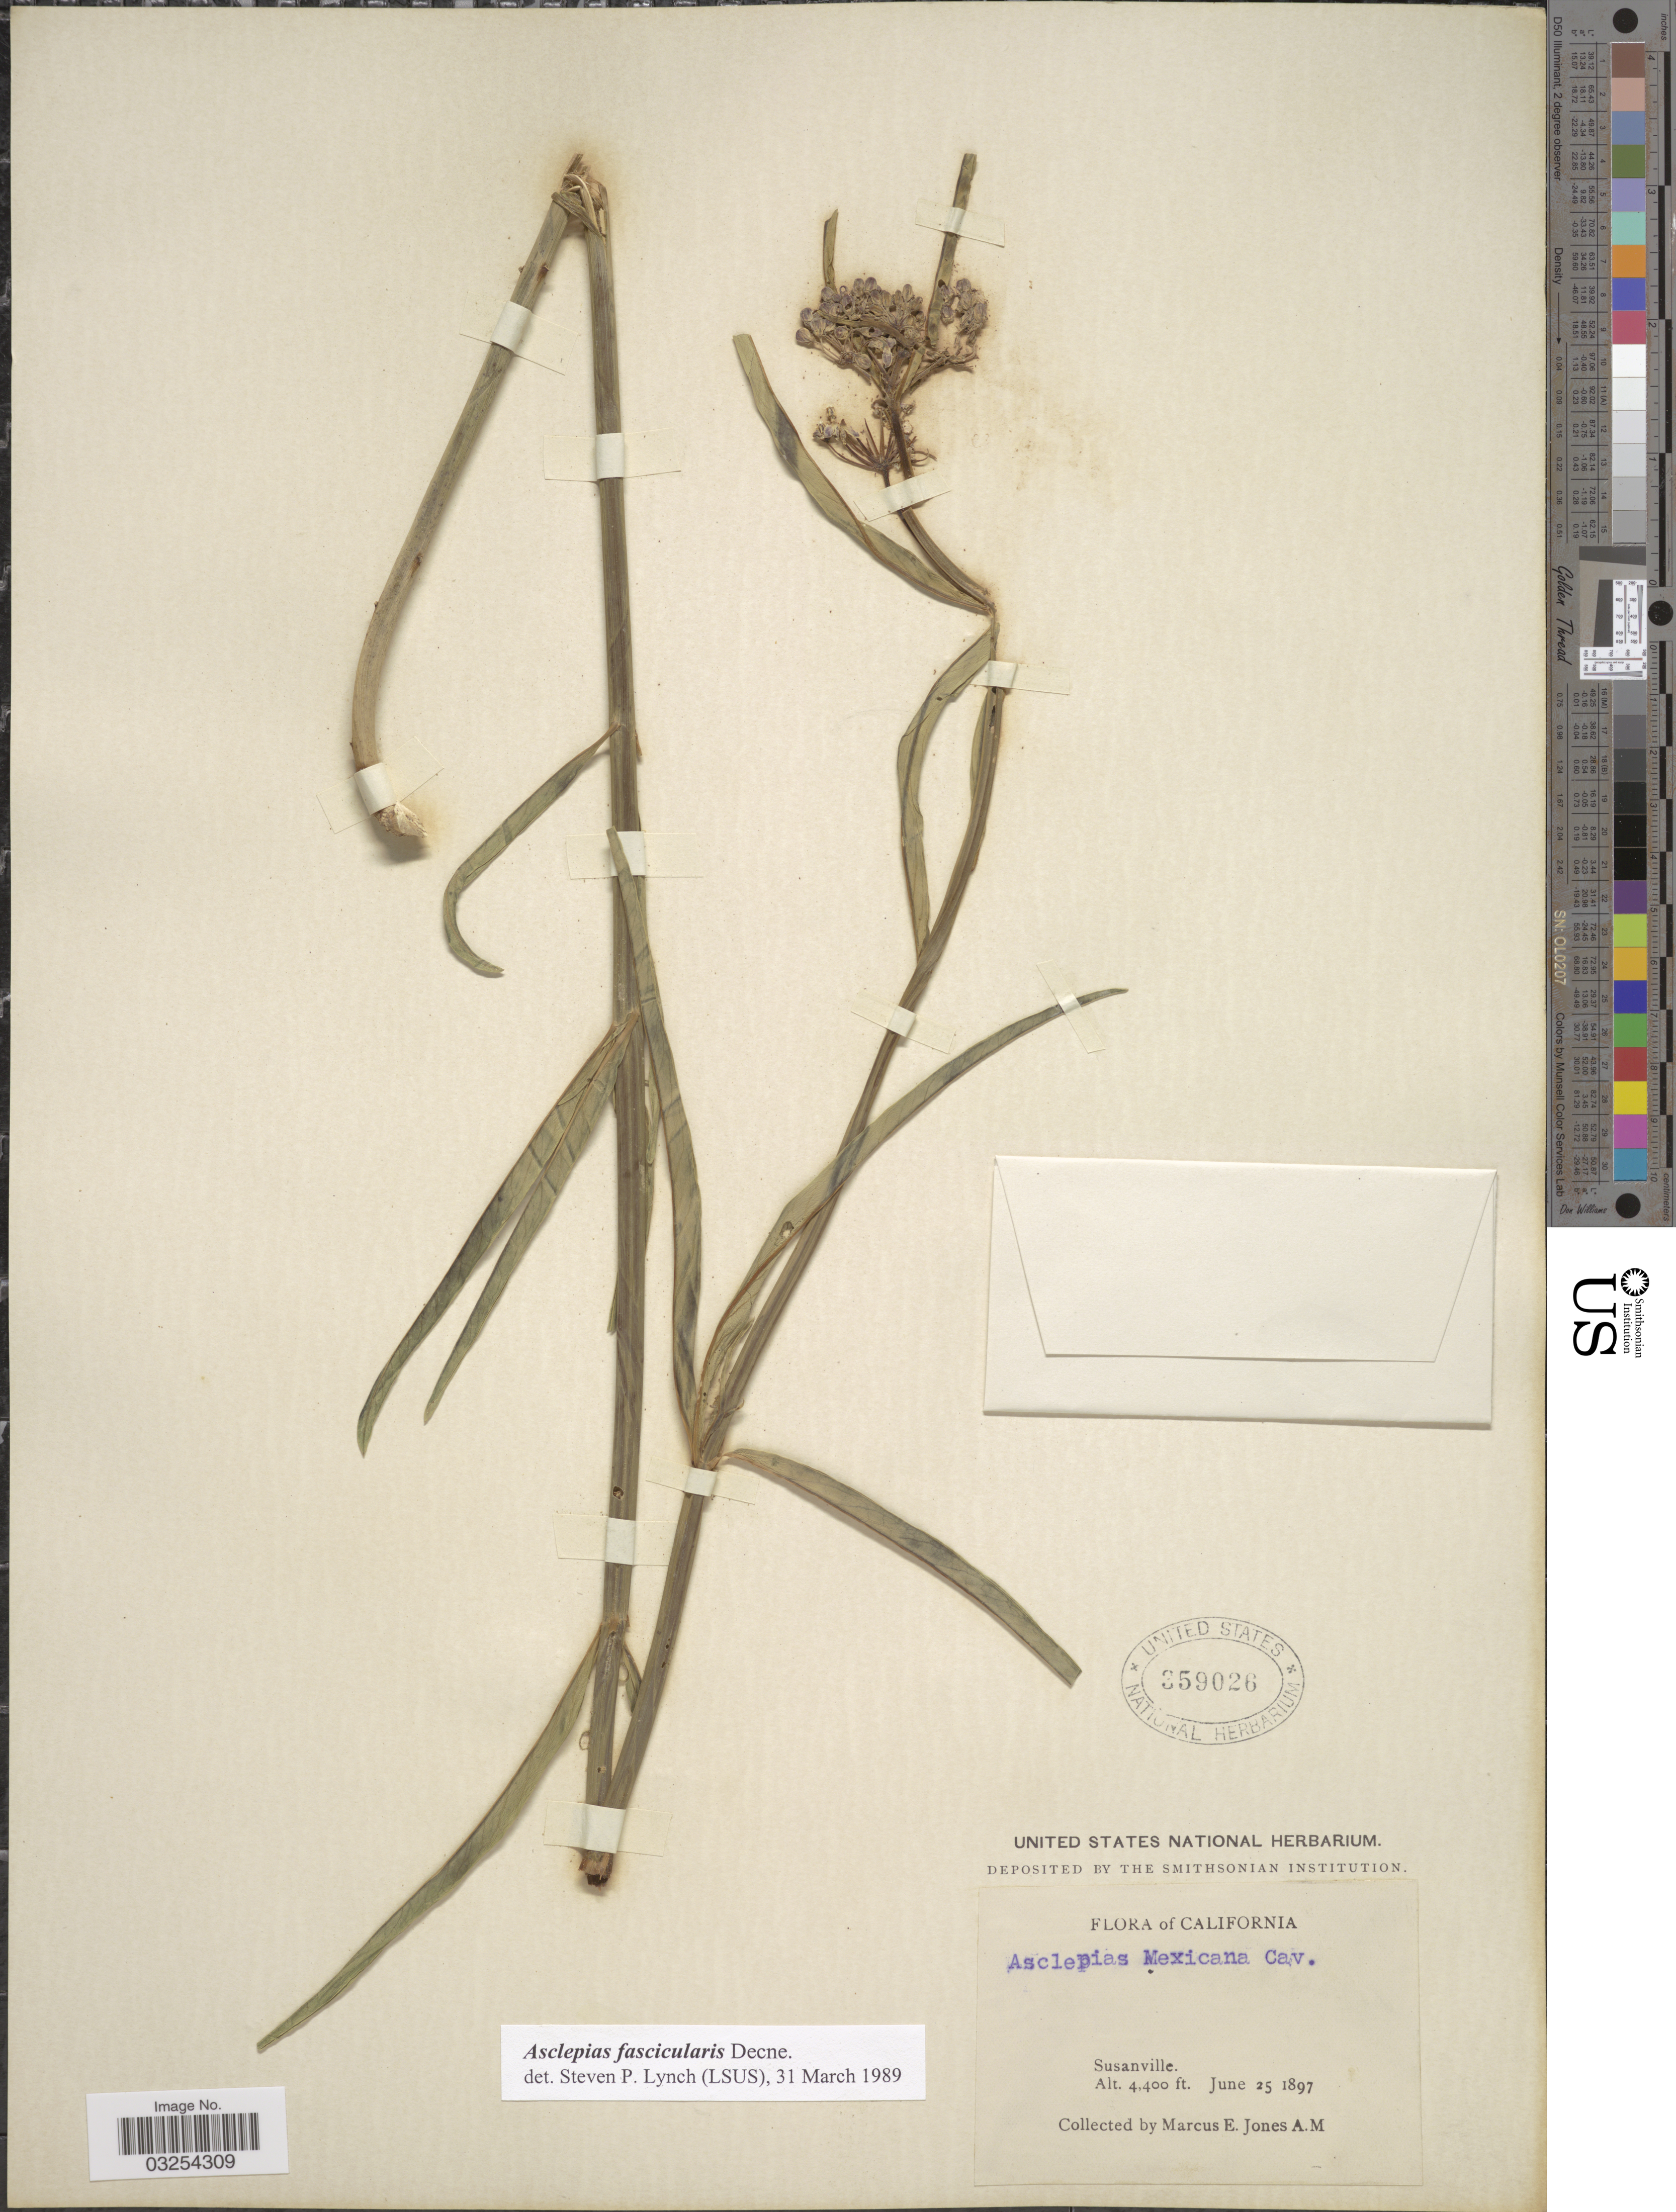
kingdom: Plantae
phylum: Tracheophyta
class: Magnoliopsida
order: Gentianales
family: Apocynaceae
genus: Asclepias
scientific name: Asclepias fascicularis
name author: Decne.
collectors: M. E. Jones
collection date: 1897-06-25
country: United States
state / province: California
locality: Susanville.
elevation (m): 1341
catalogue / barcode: US 359026